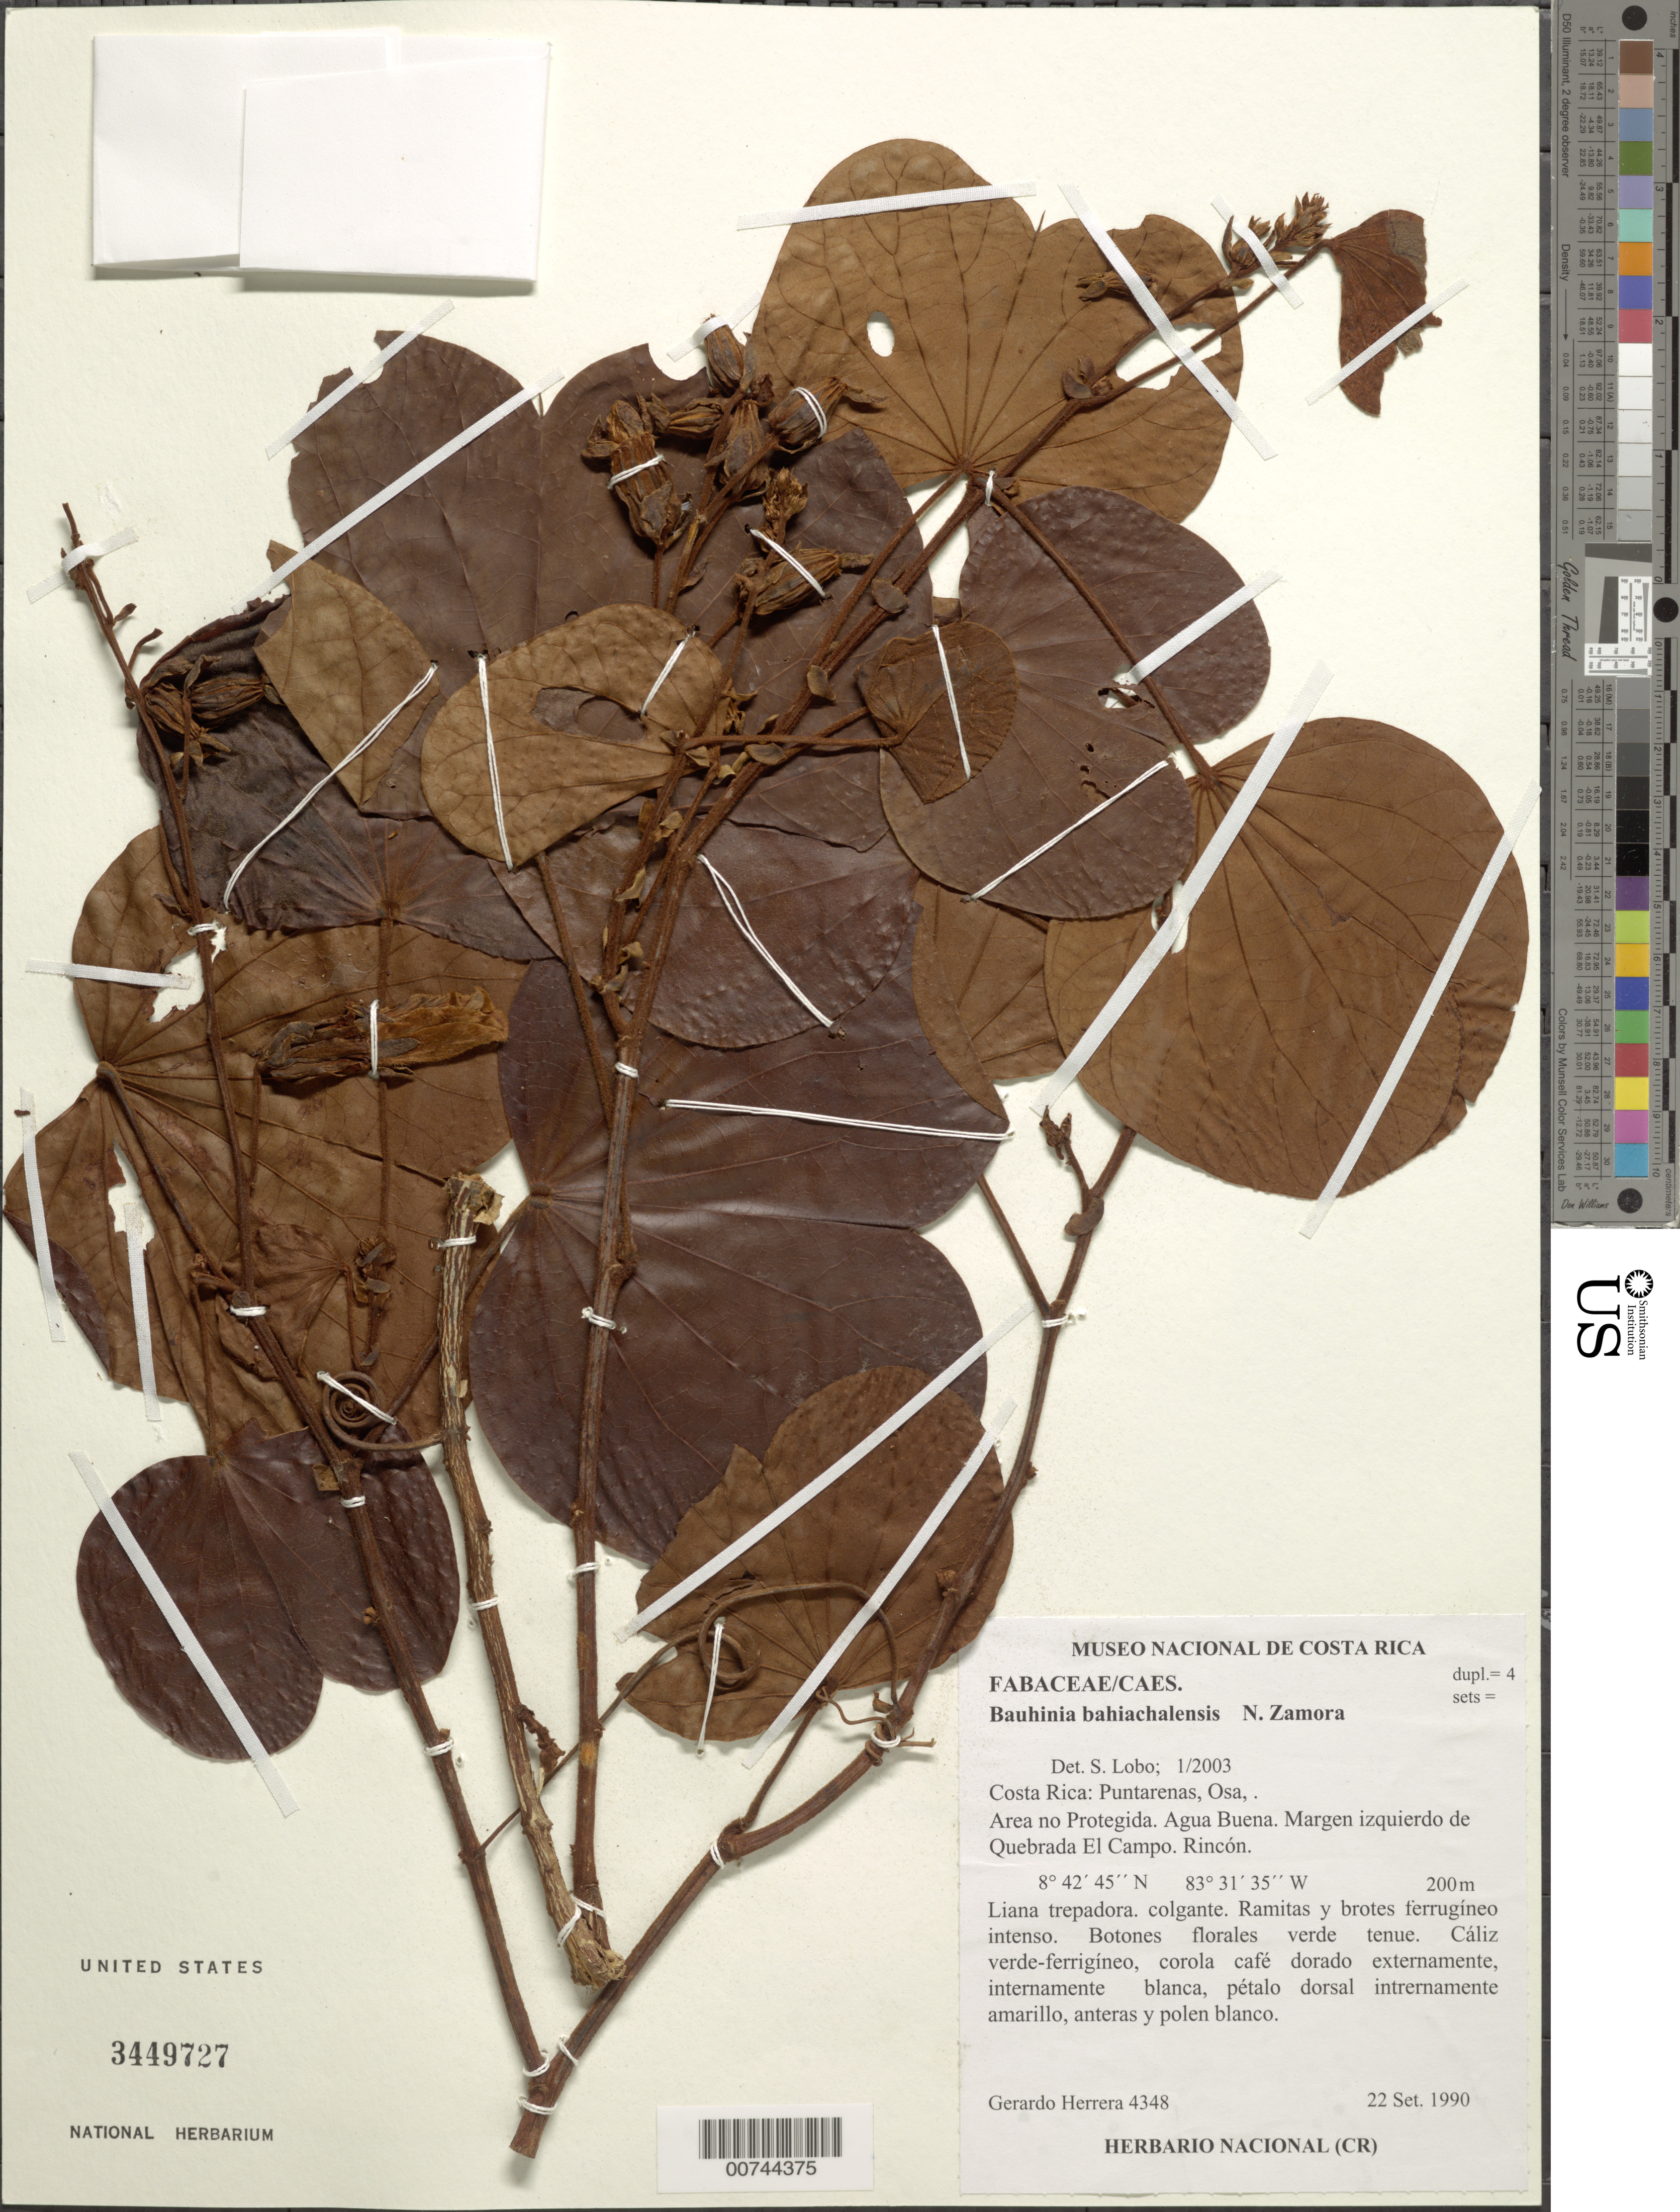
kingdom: Plantae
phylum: Tracheophyta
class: Magnoliopsida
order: Fabales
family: Fabaceae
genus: Bauhinia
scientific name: Bauhinia bahiachalesis Zamora, nom. ined.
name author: N. Zamora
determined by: Lobo, S.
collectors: G. Herrera Ch.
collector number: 4348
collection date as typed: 22 Sep 1990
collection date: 1990-09-22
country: Costa Rica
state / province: Puntarenas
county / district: Osa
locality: Agua Buena, Rincon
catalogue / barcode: US 3449727